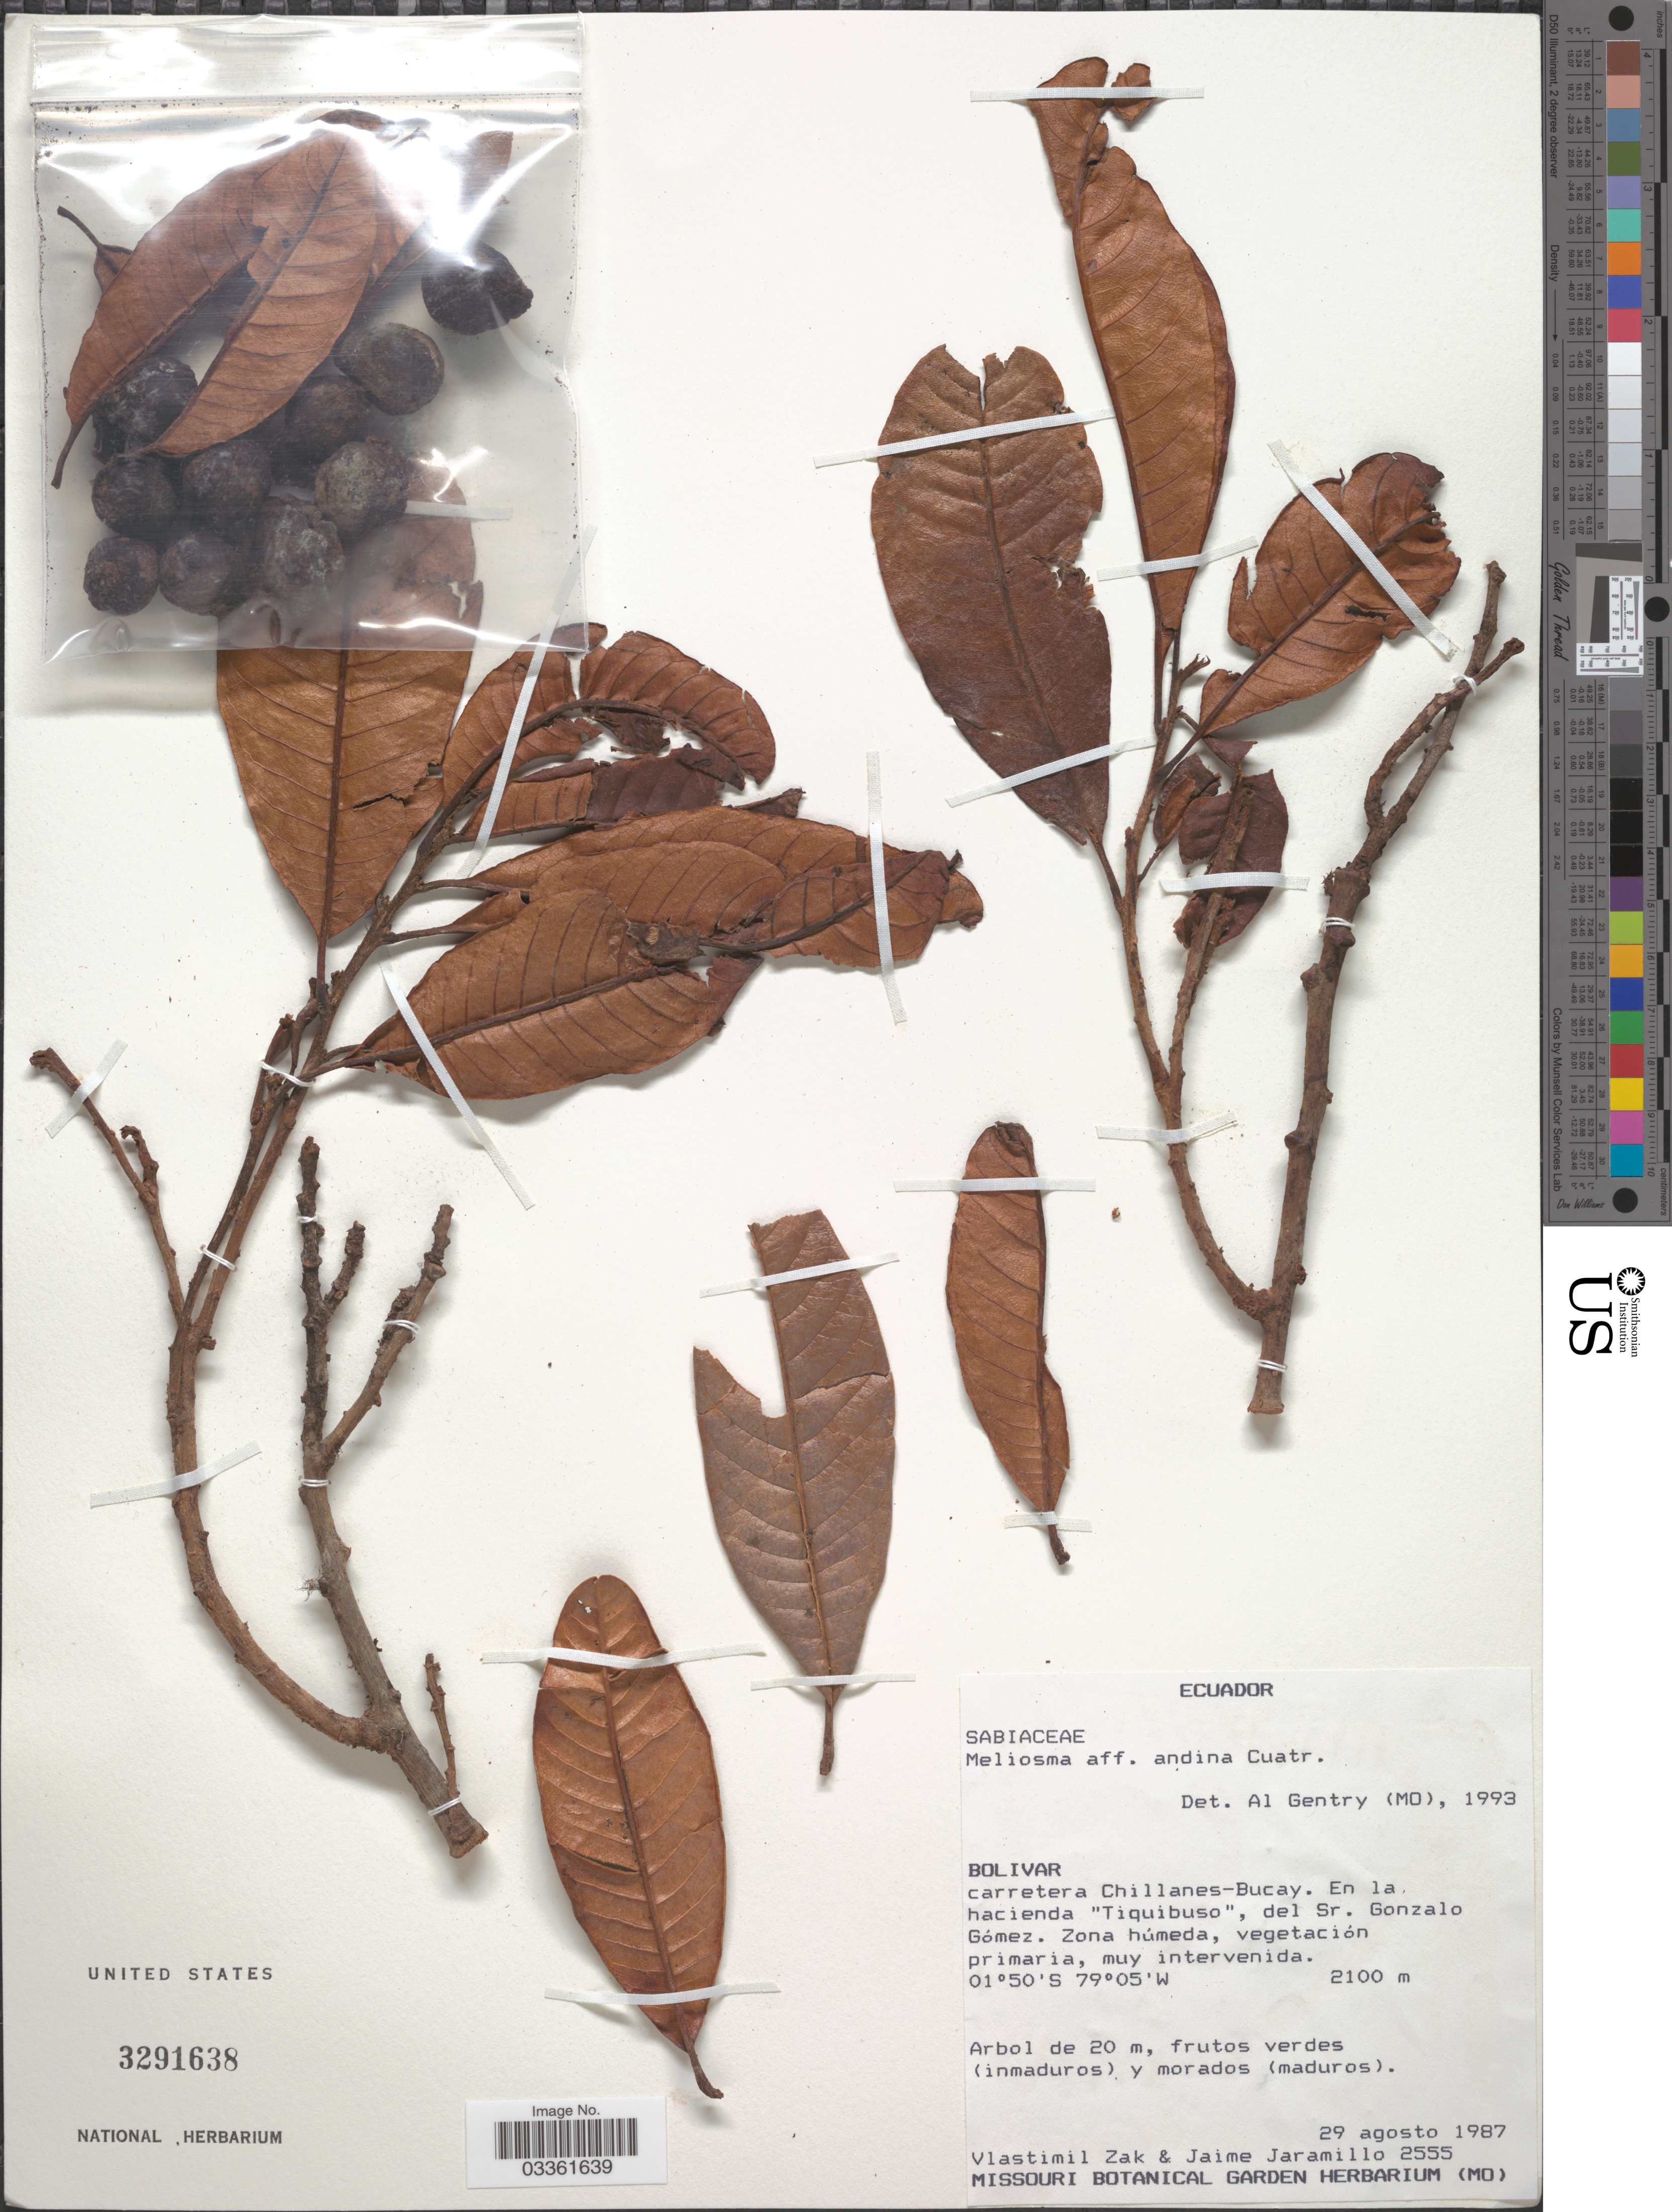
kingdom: Plantae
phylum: Tracheophyta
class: Magnoliopsida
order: Proteales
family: Sabiaceae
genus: Meliosma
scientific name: Meliosma sp.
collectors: V. Zak & J. Jaramillo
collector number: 2555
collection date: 1987-08-29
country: Colombia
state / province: Bolívar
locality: Carretera Chillanes-Bucay. En la hacienda "Tiquibuso", del Sr. Gonzalo Gómez.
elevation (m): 2100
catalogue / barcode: US 3291638